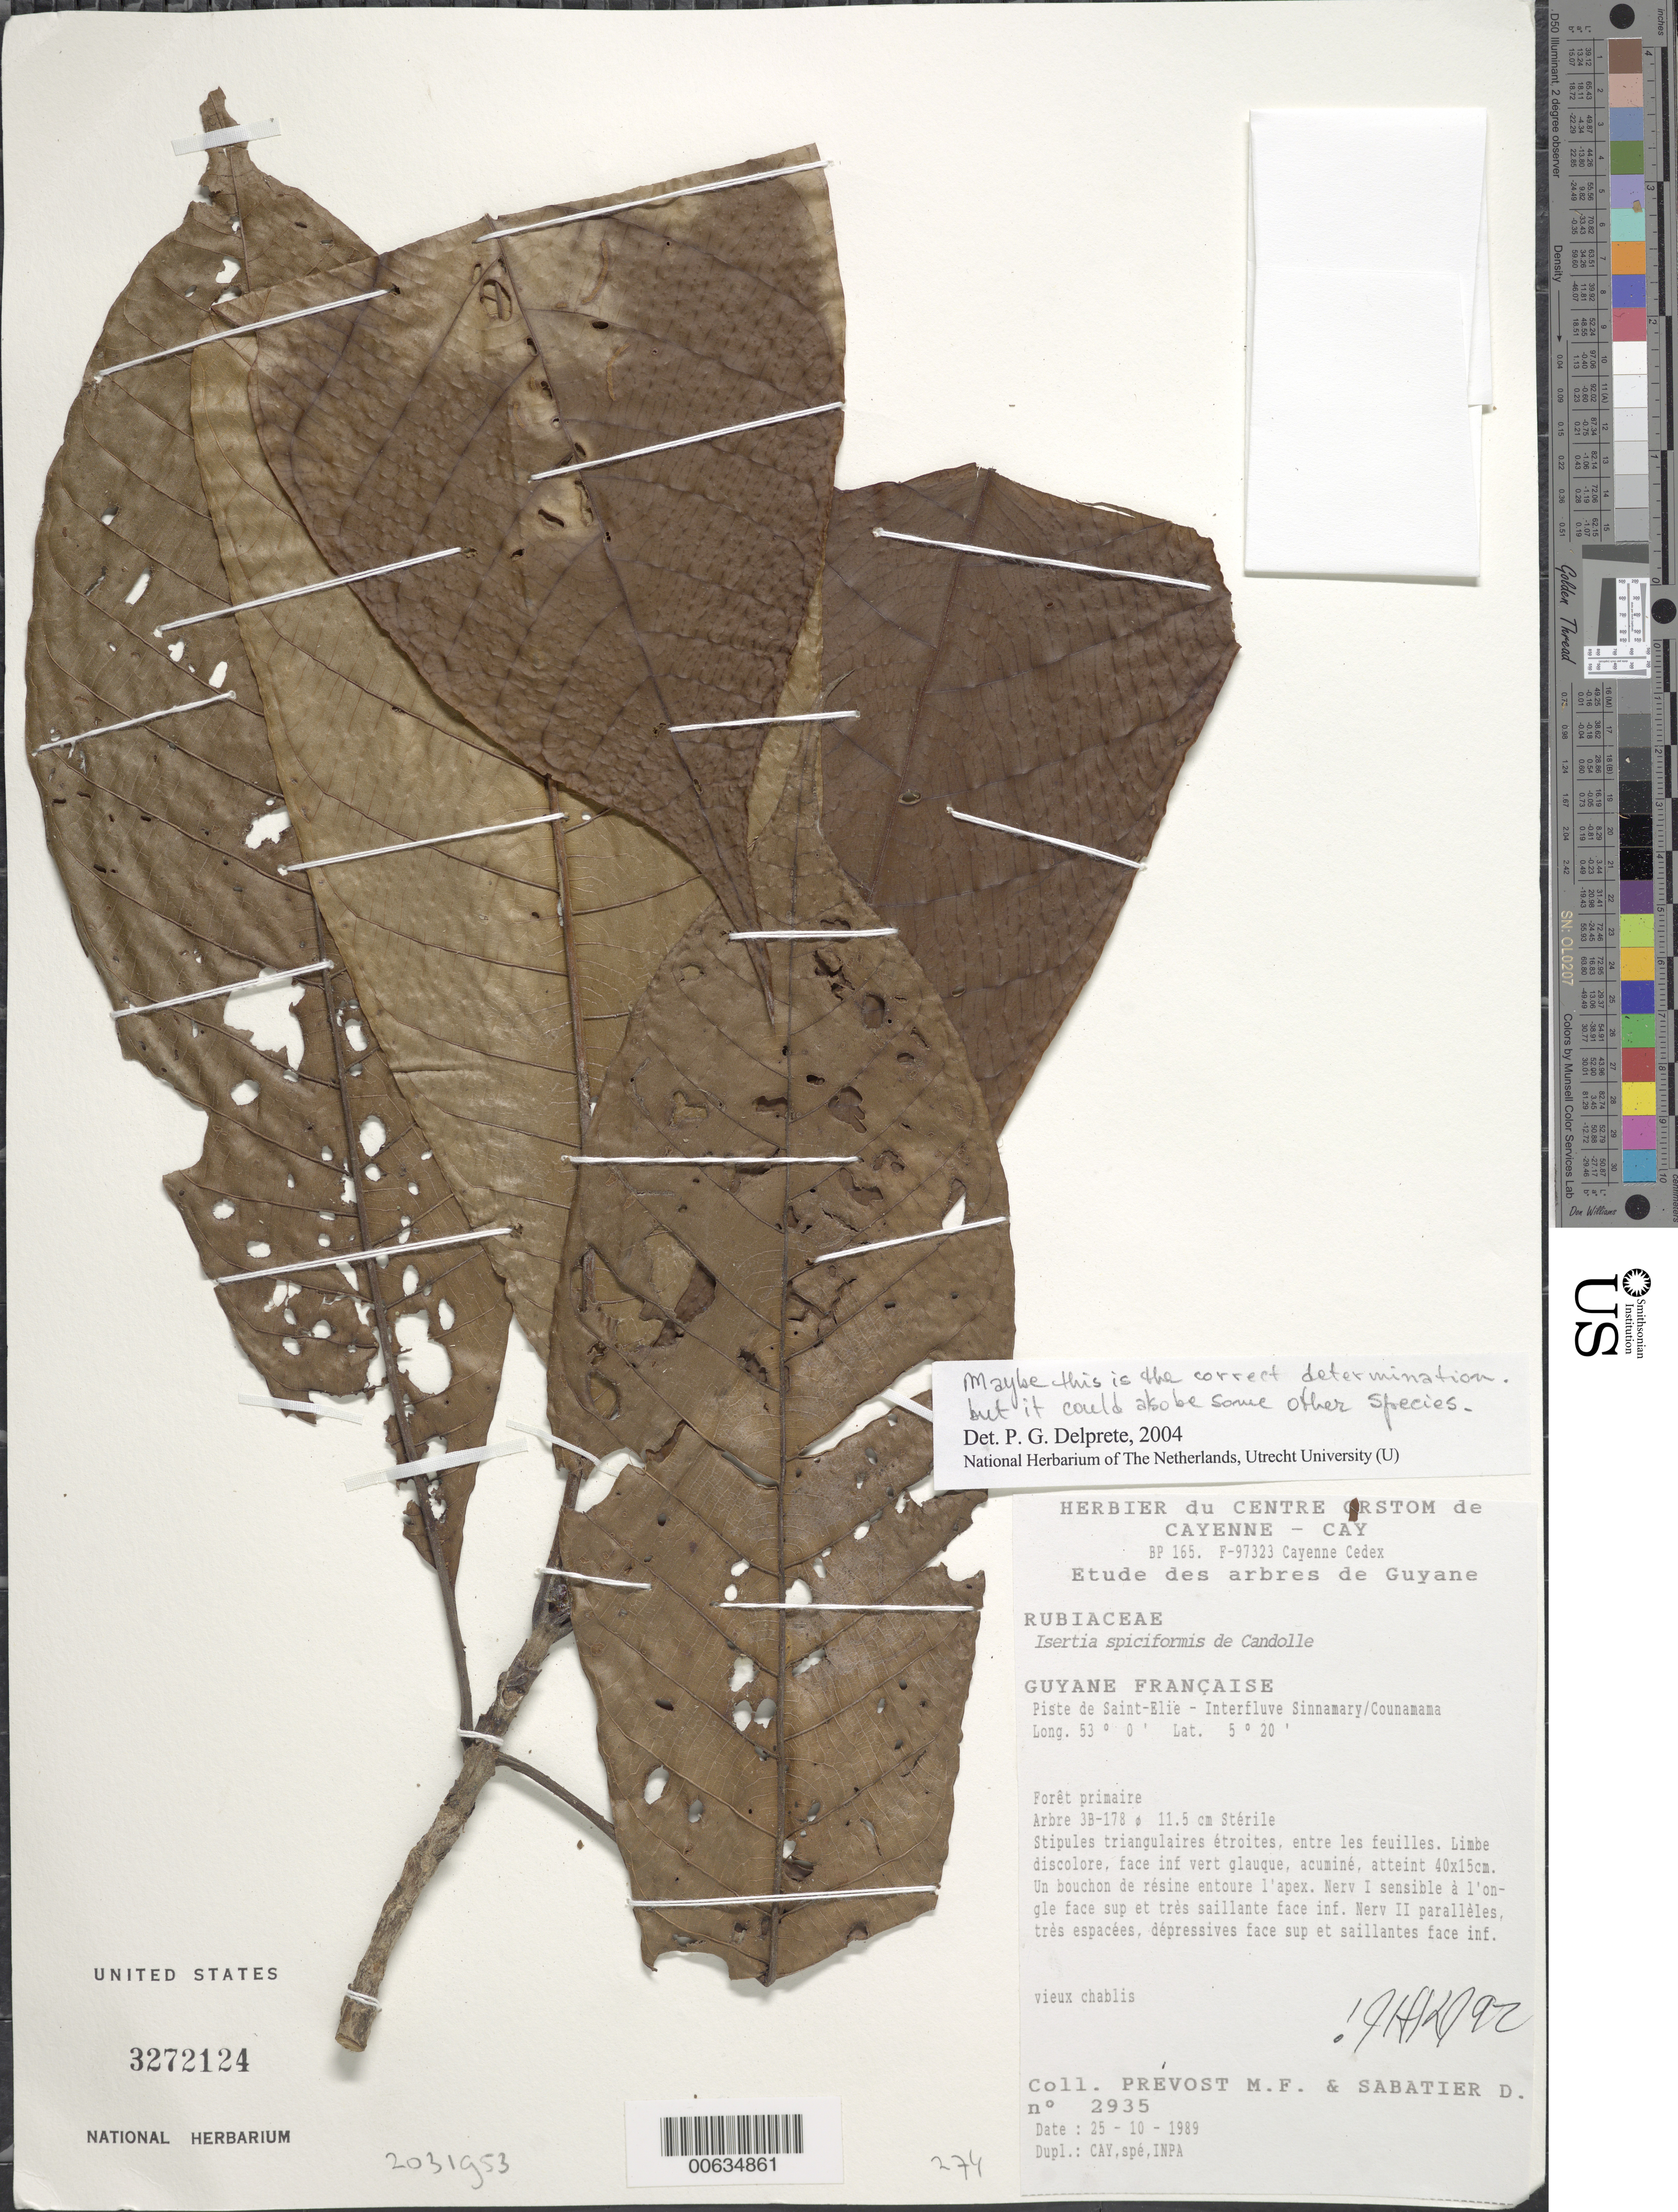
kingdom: Plantae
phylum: Tracheophyta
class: Magnoliopsida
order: Gentianales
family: Rubiaceae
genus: Isertia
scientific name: Isertia spiciformis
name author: DC.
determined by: Delprete, P. G., Herb. de Guyane Cay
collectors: M.-F. Prévost & D. Sabatier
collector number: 2935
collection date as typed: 25-Oct-89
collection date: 1989-10-25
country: French Guiana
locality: Piste de Saint-Élie, interfleuve Sinnamary-Counamama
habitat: forêt primaire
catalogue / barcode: US 3272124